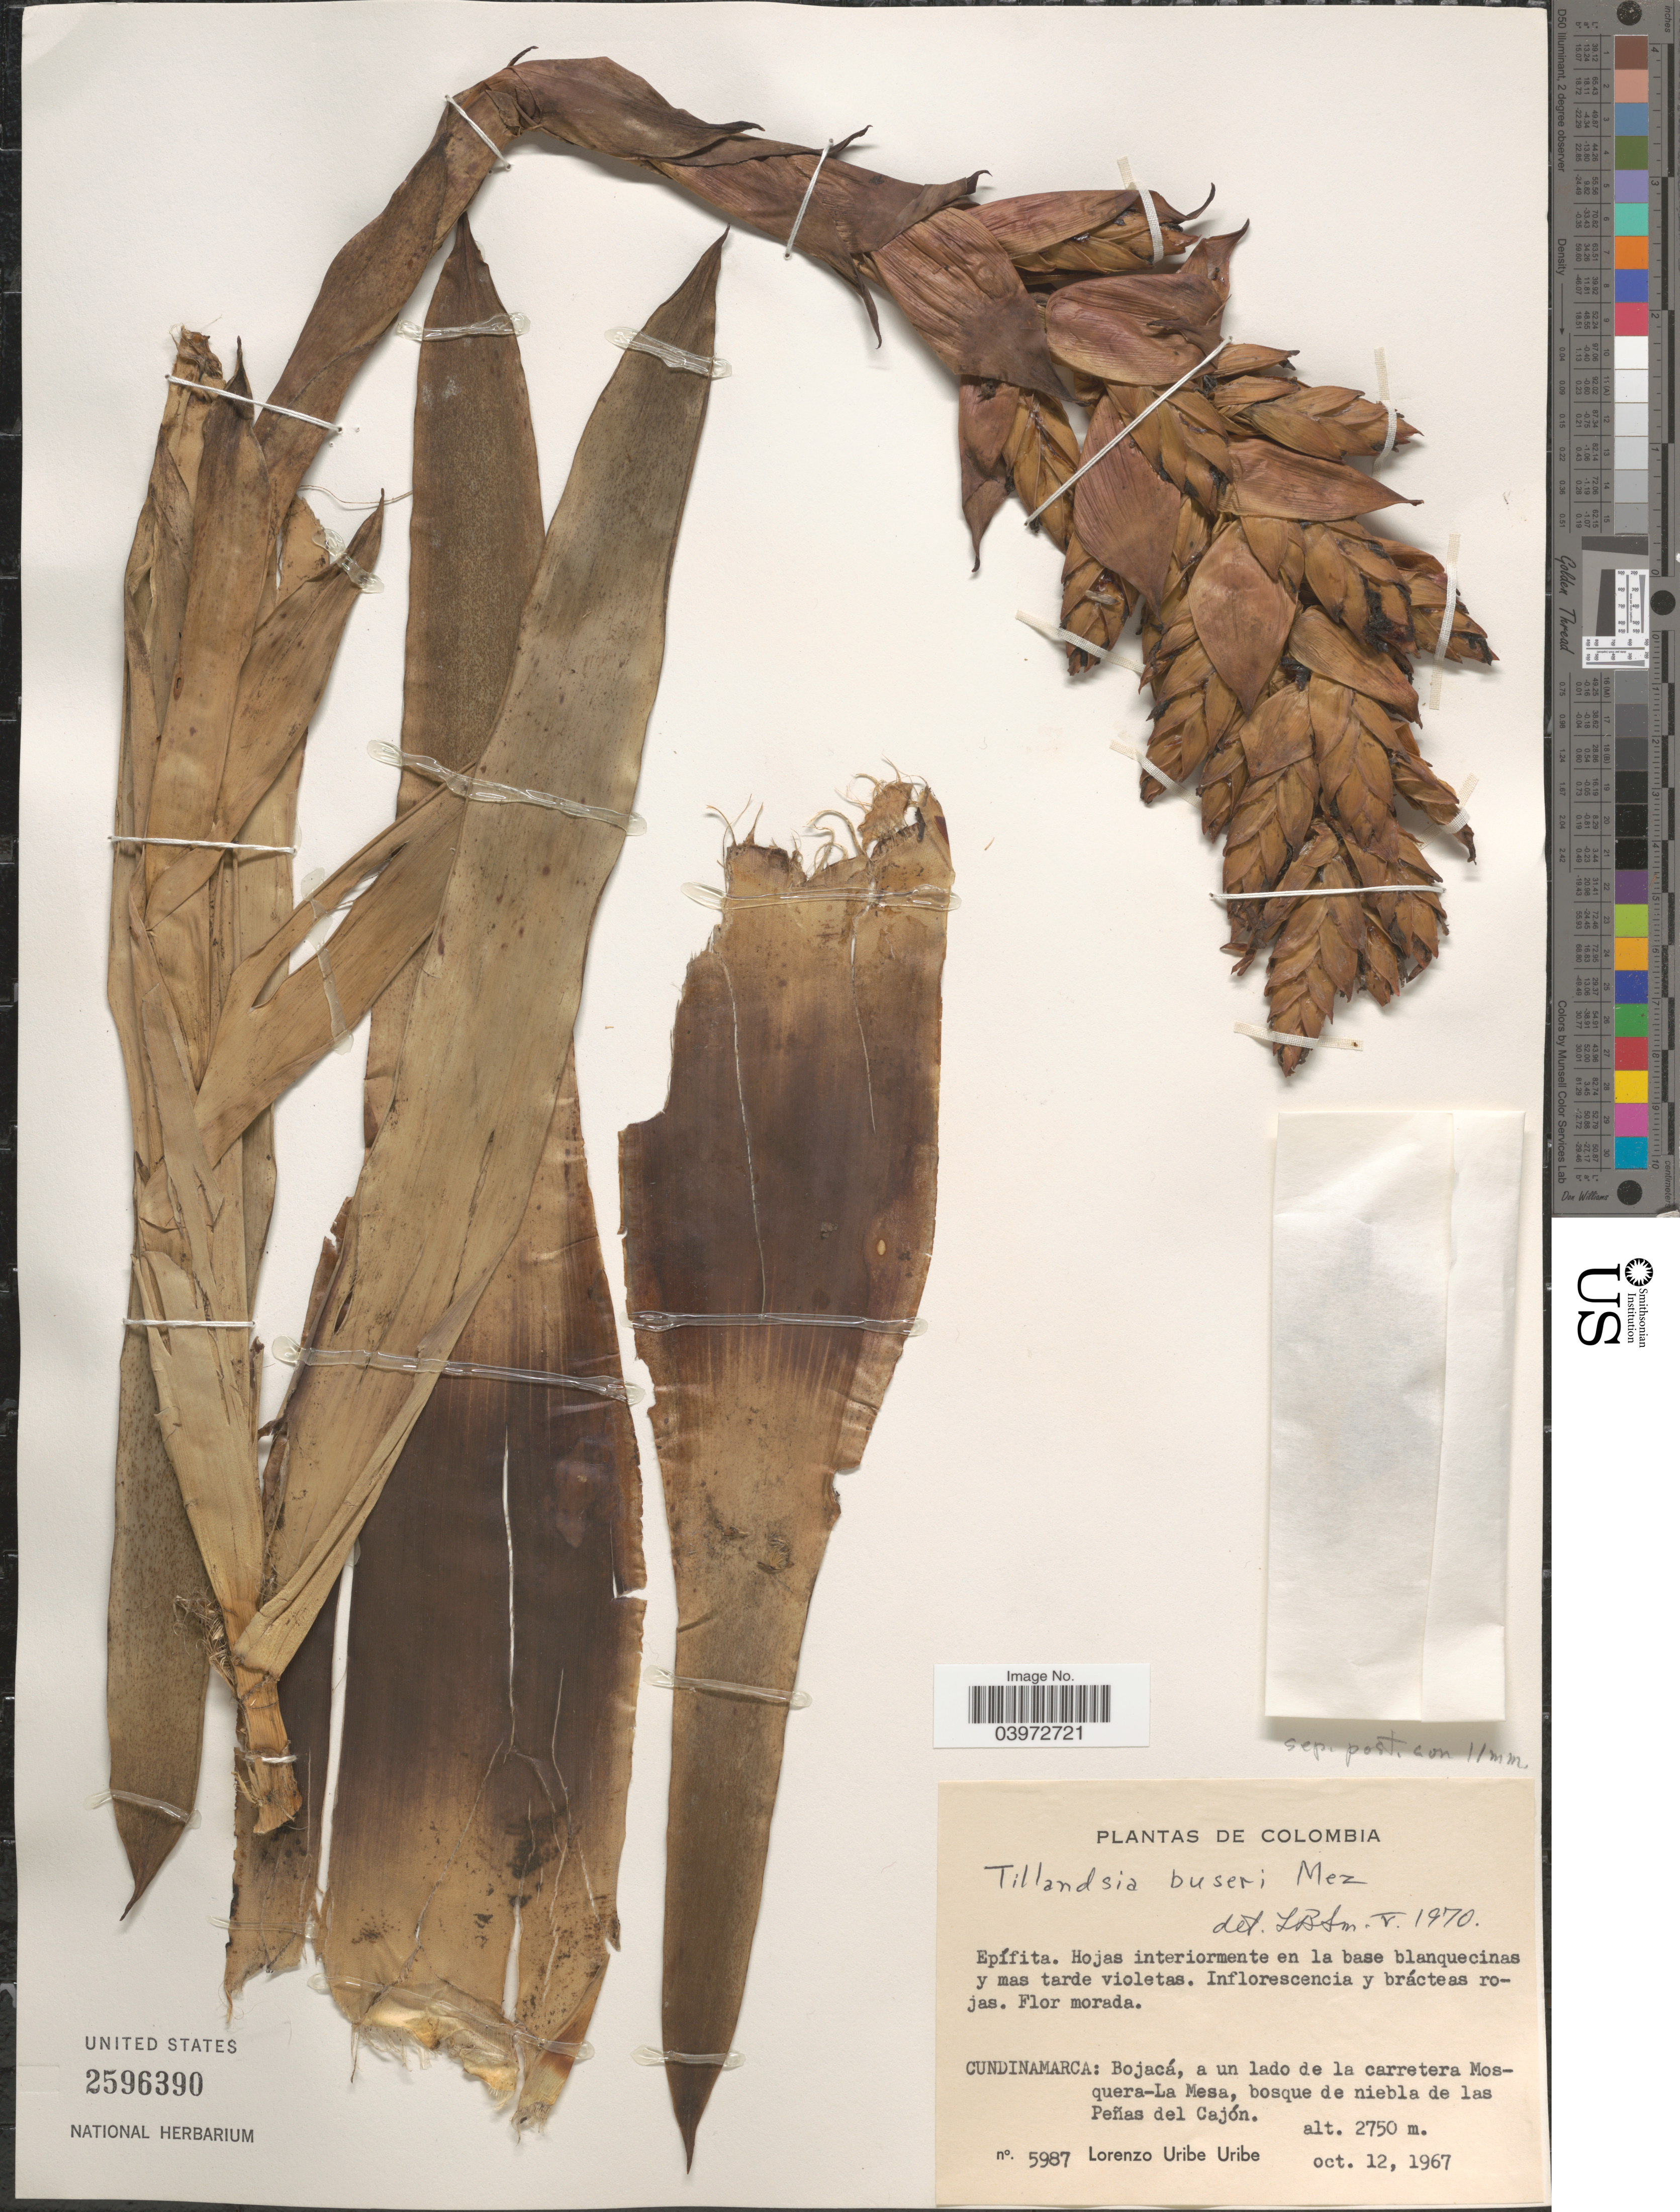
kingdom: Plantae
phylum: Tracheophyta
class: Liliopsida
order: Poales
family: Bromeliaceae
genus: Tillandsia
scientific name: Tillandsia buseri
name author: Mez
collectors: L. Uribe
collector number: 5987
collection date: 1967-10-12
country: Colombia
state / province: Cundinamarca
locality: Bojacá, a un lado de la carretera Mosquera-La Mesa, bosque de niebla de las Peñas del Cajón.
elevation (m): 2750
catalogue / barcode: US 2596390